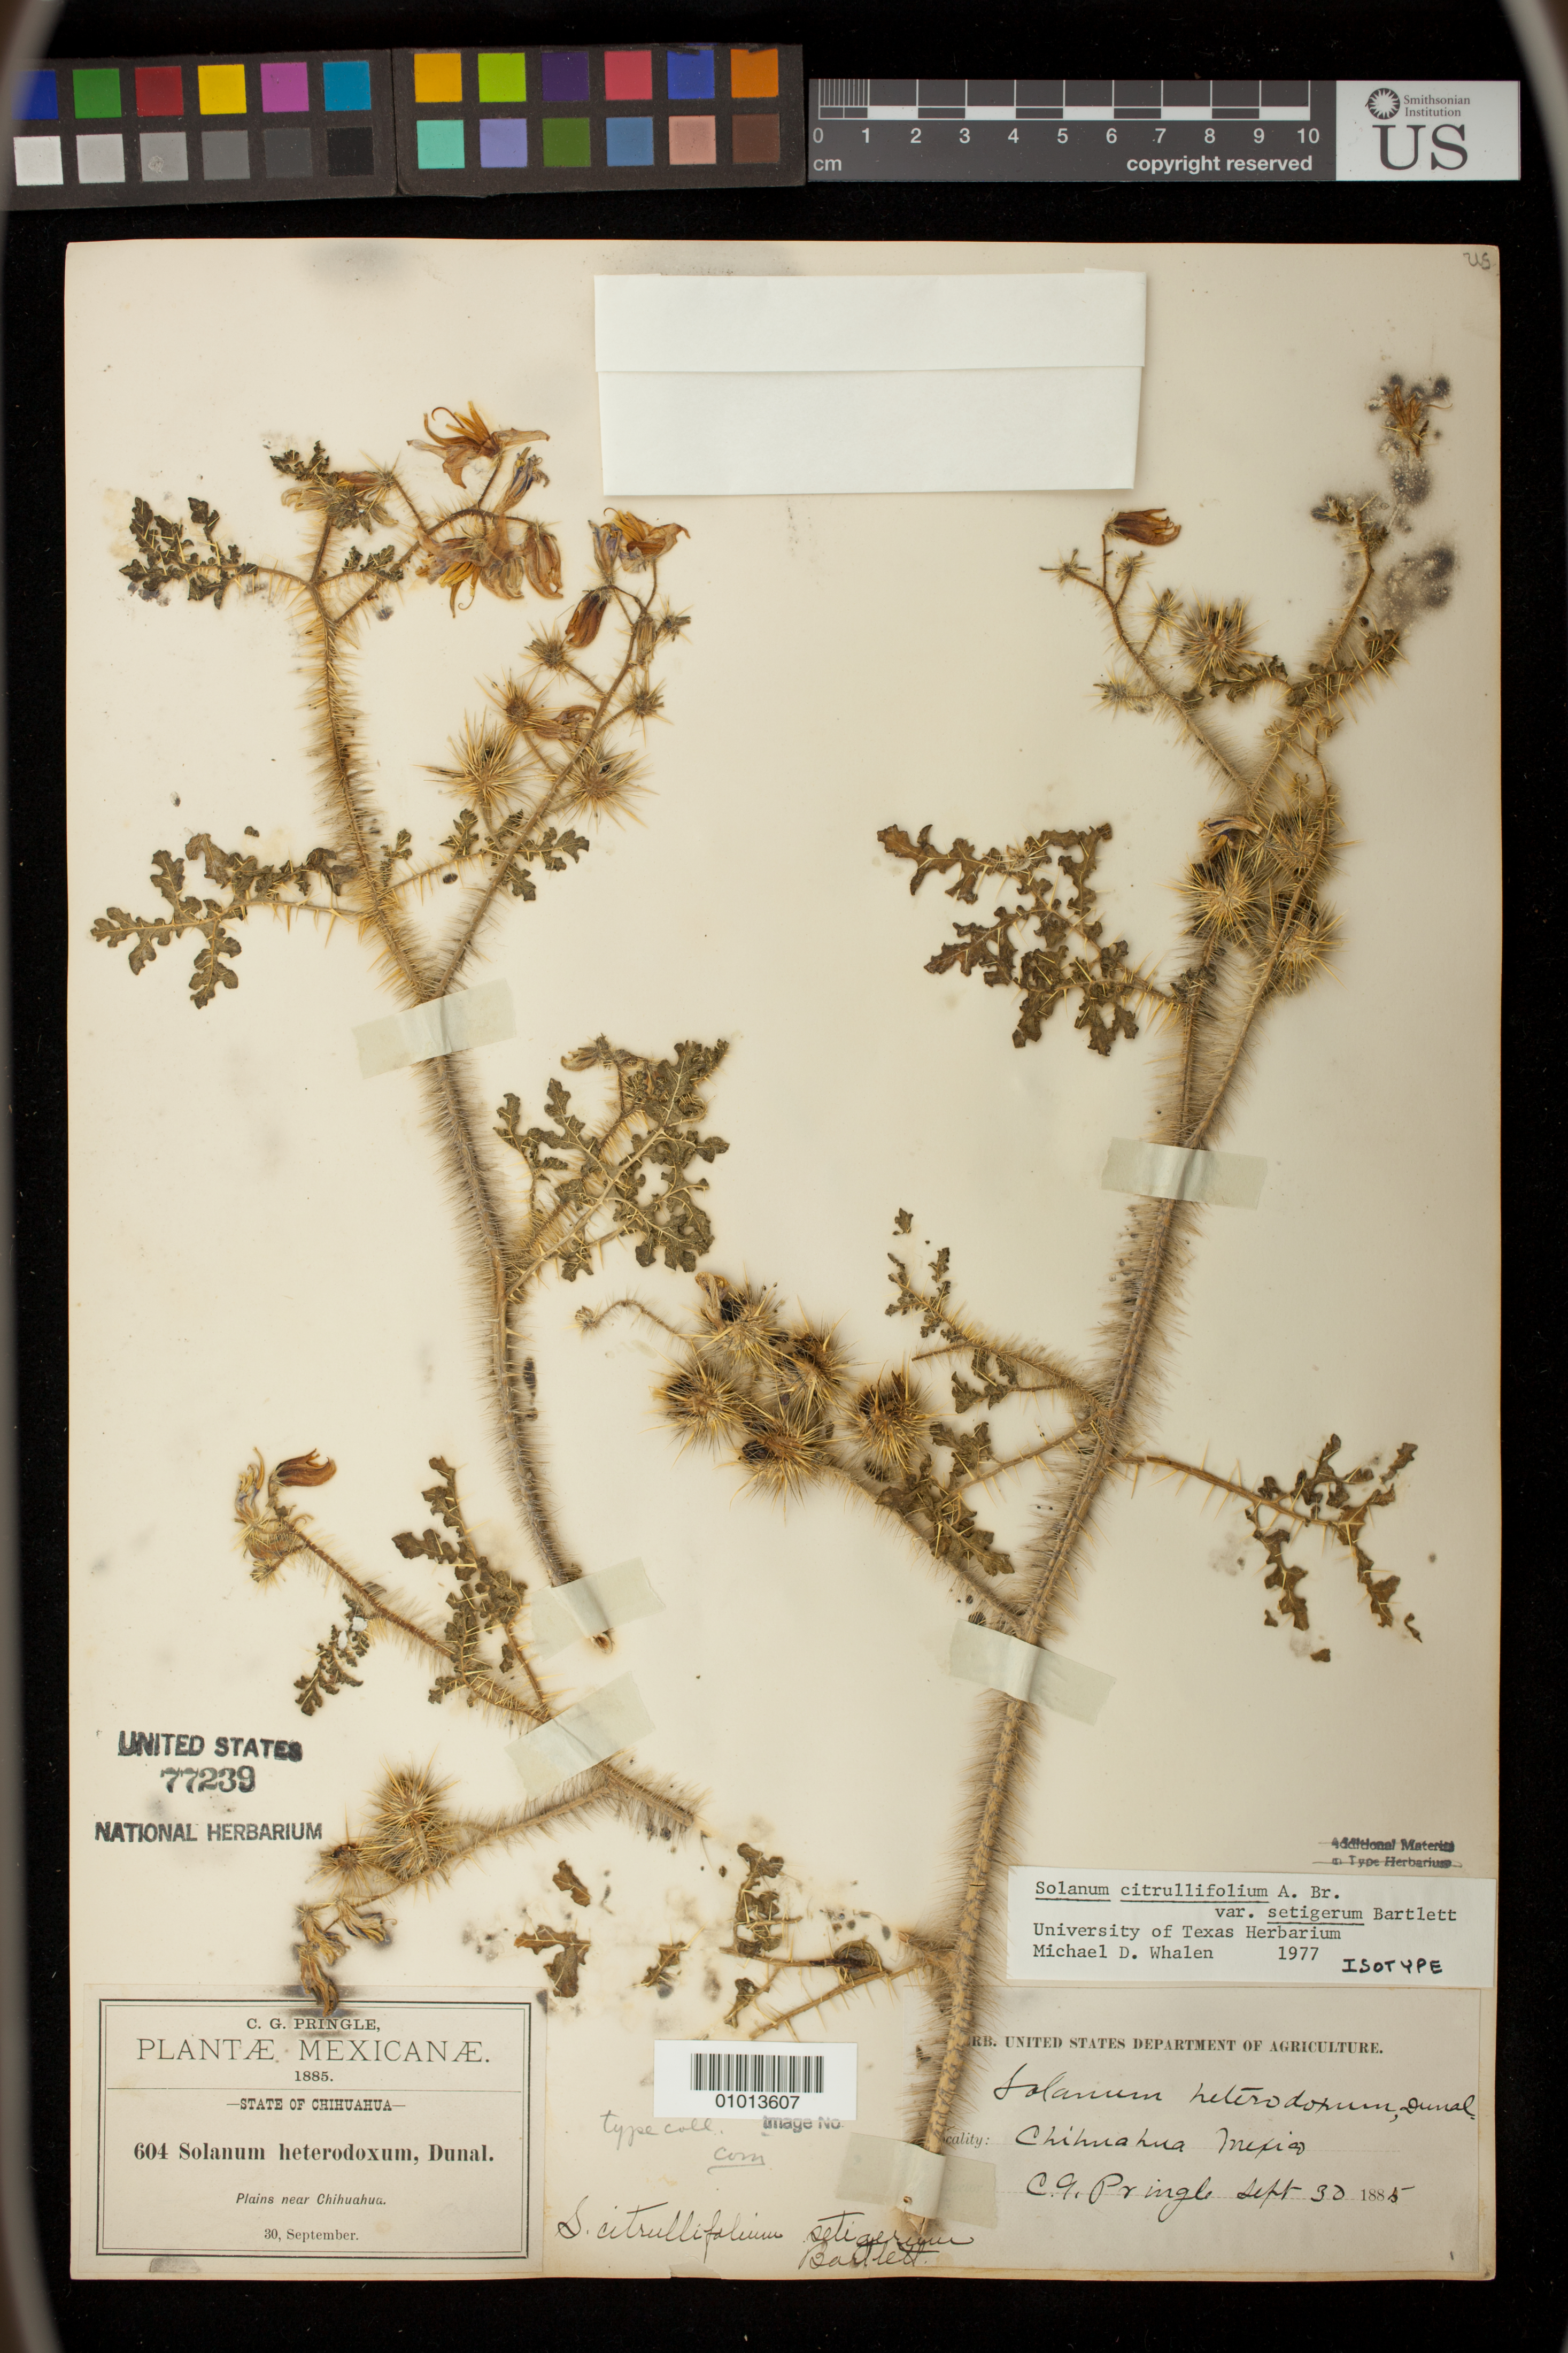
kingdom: Plantae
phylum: Tracheophyta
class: Magnoliopsida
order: Solanales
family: Solanaceae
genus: Solanum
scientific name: Solanum citrullifolium var. setigerum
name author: Bartlett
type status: Isotype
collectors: C. G. Pringle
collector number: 604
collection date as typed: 30 Sep 1885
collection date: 1885-09-30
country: Mexico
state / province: Chihuahua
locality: Plains near Chihuahua.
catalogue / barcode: US 77239